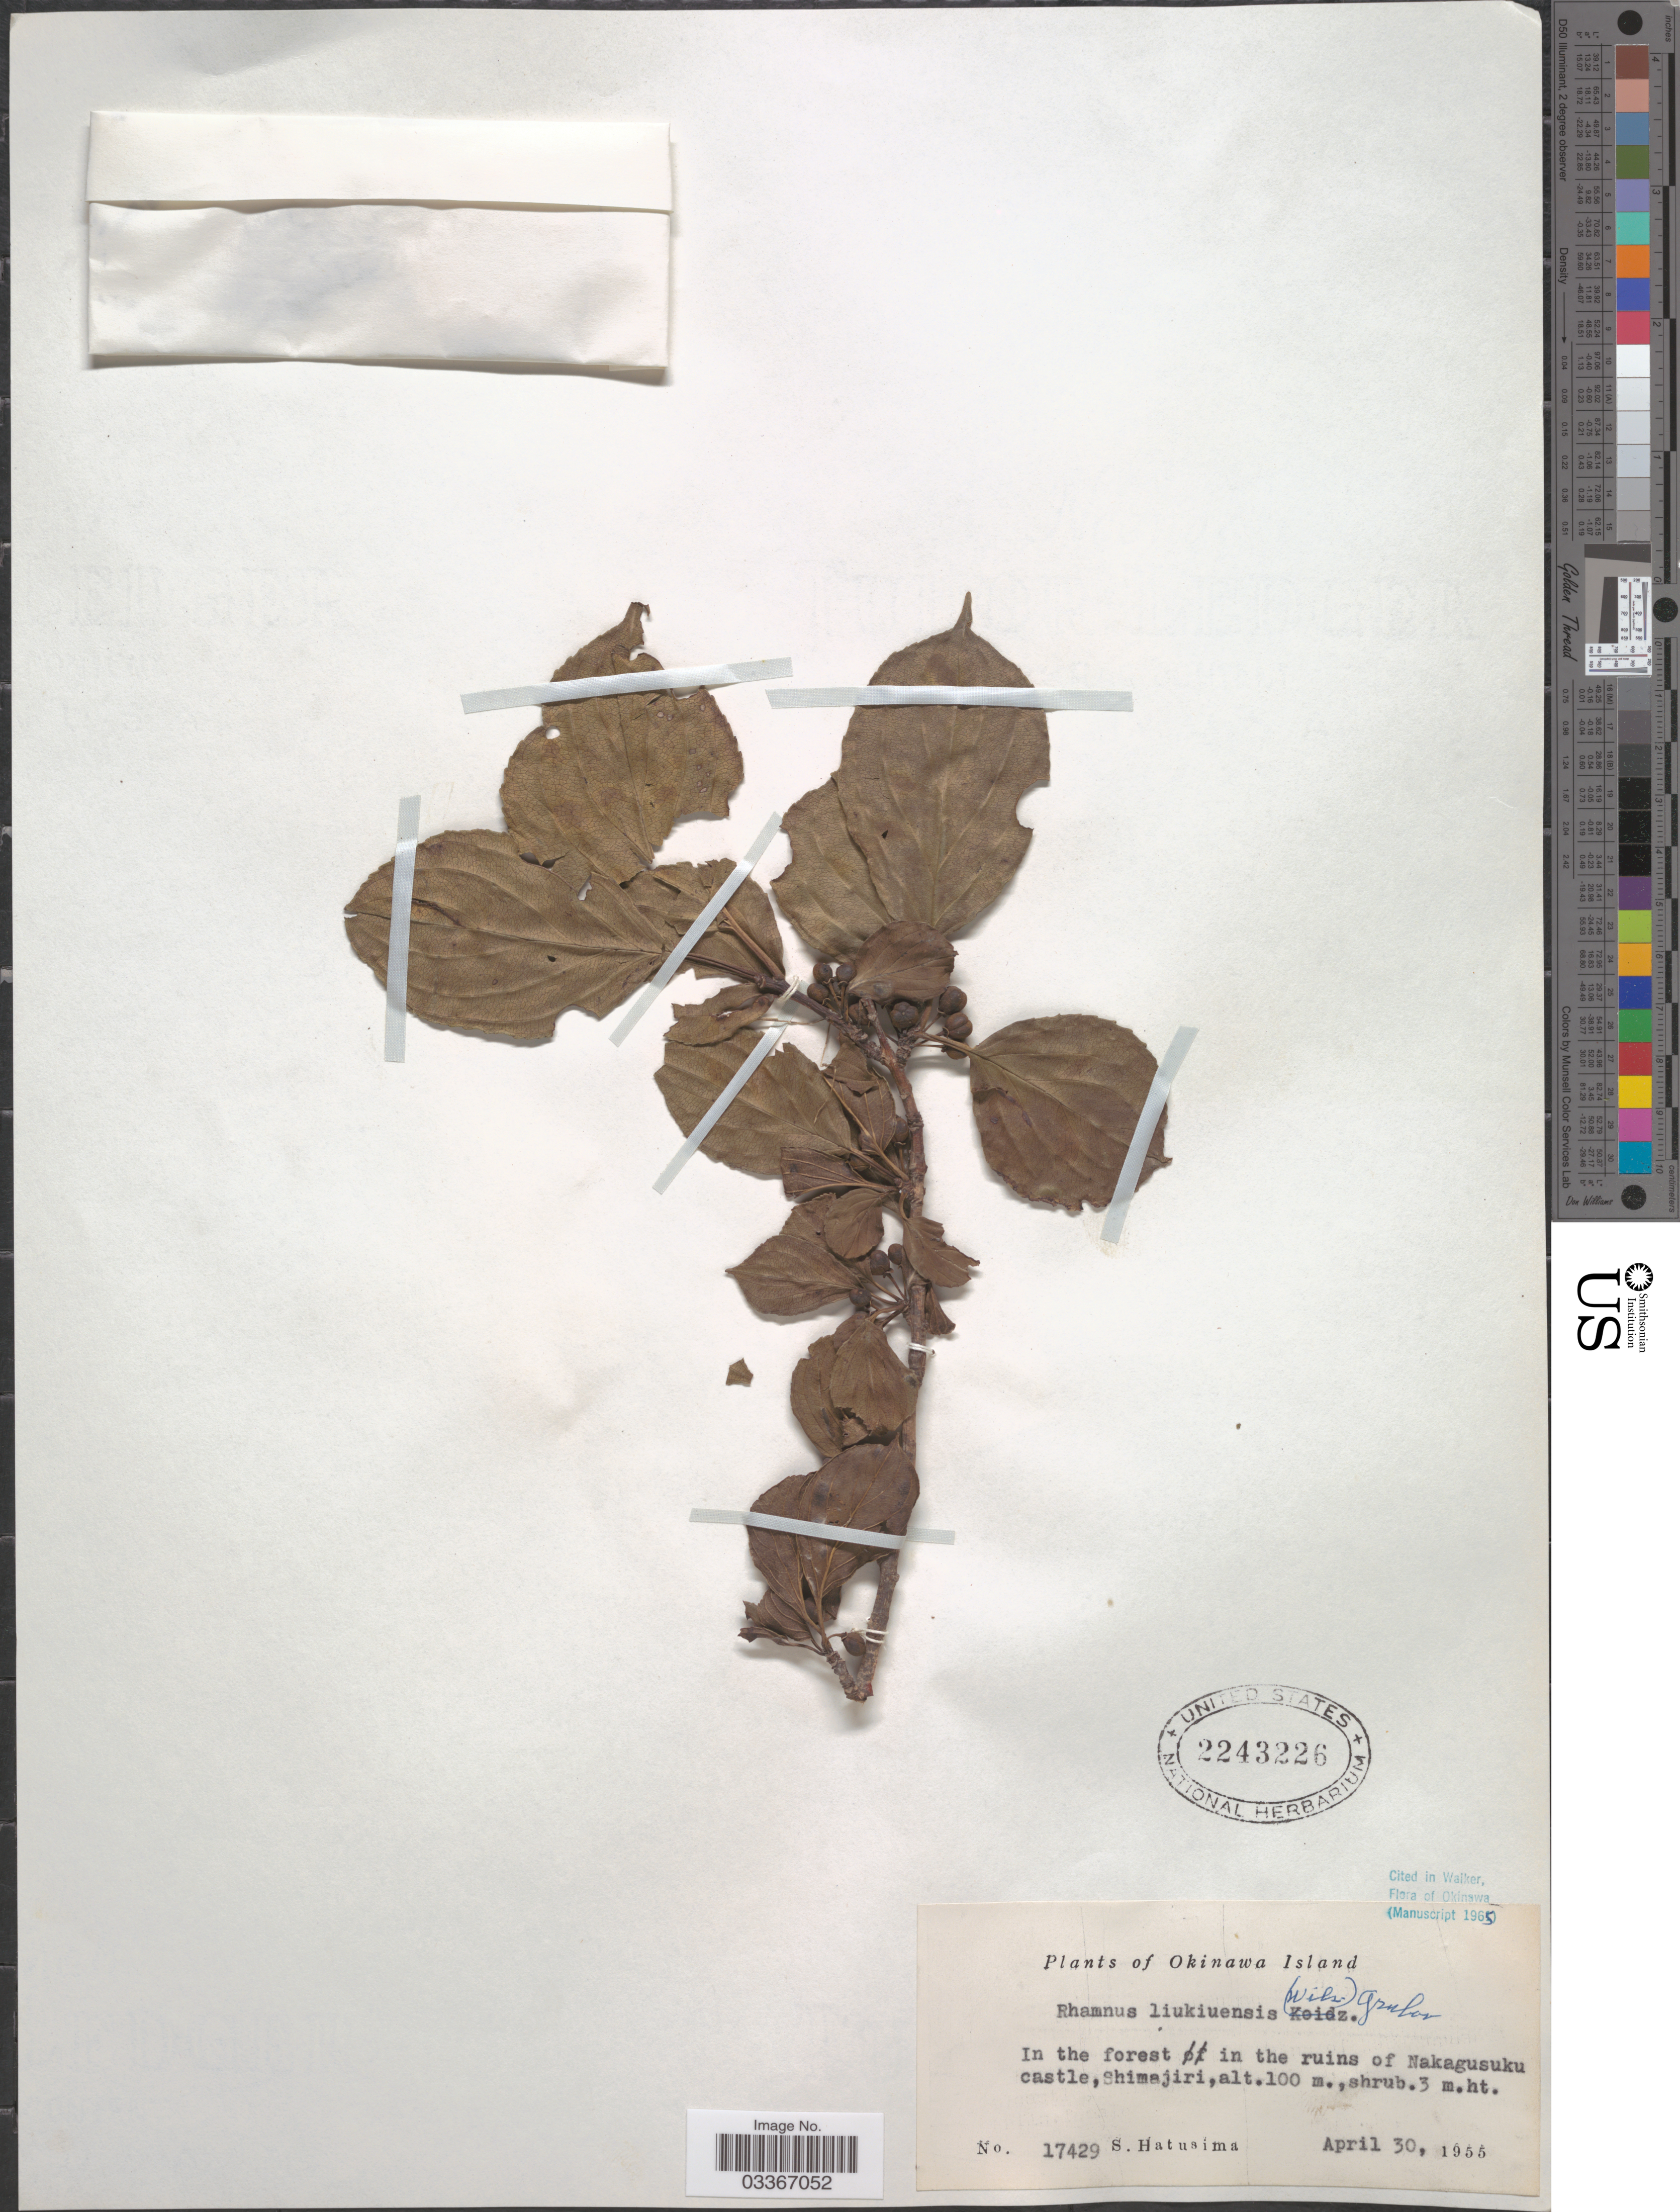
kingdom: Plantae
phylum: Tracheophyta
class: Magnoliopsida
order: Rosales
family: Rhamnaceae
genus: Rhamnus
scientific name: Rhamnus liukiuensis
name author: (E.H. Wilson) Koidz.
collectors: S. Hatusima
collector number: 17429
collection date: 1955-04-30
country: Japan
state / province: Okinawa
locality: Okinawa Island. In the forest in the ruins of Nakagusuku castle, Shimajiri.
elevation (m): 100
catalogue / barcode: US 2243226